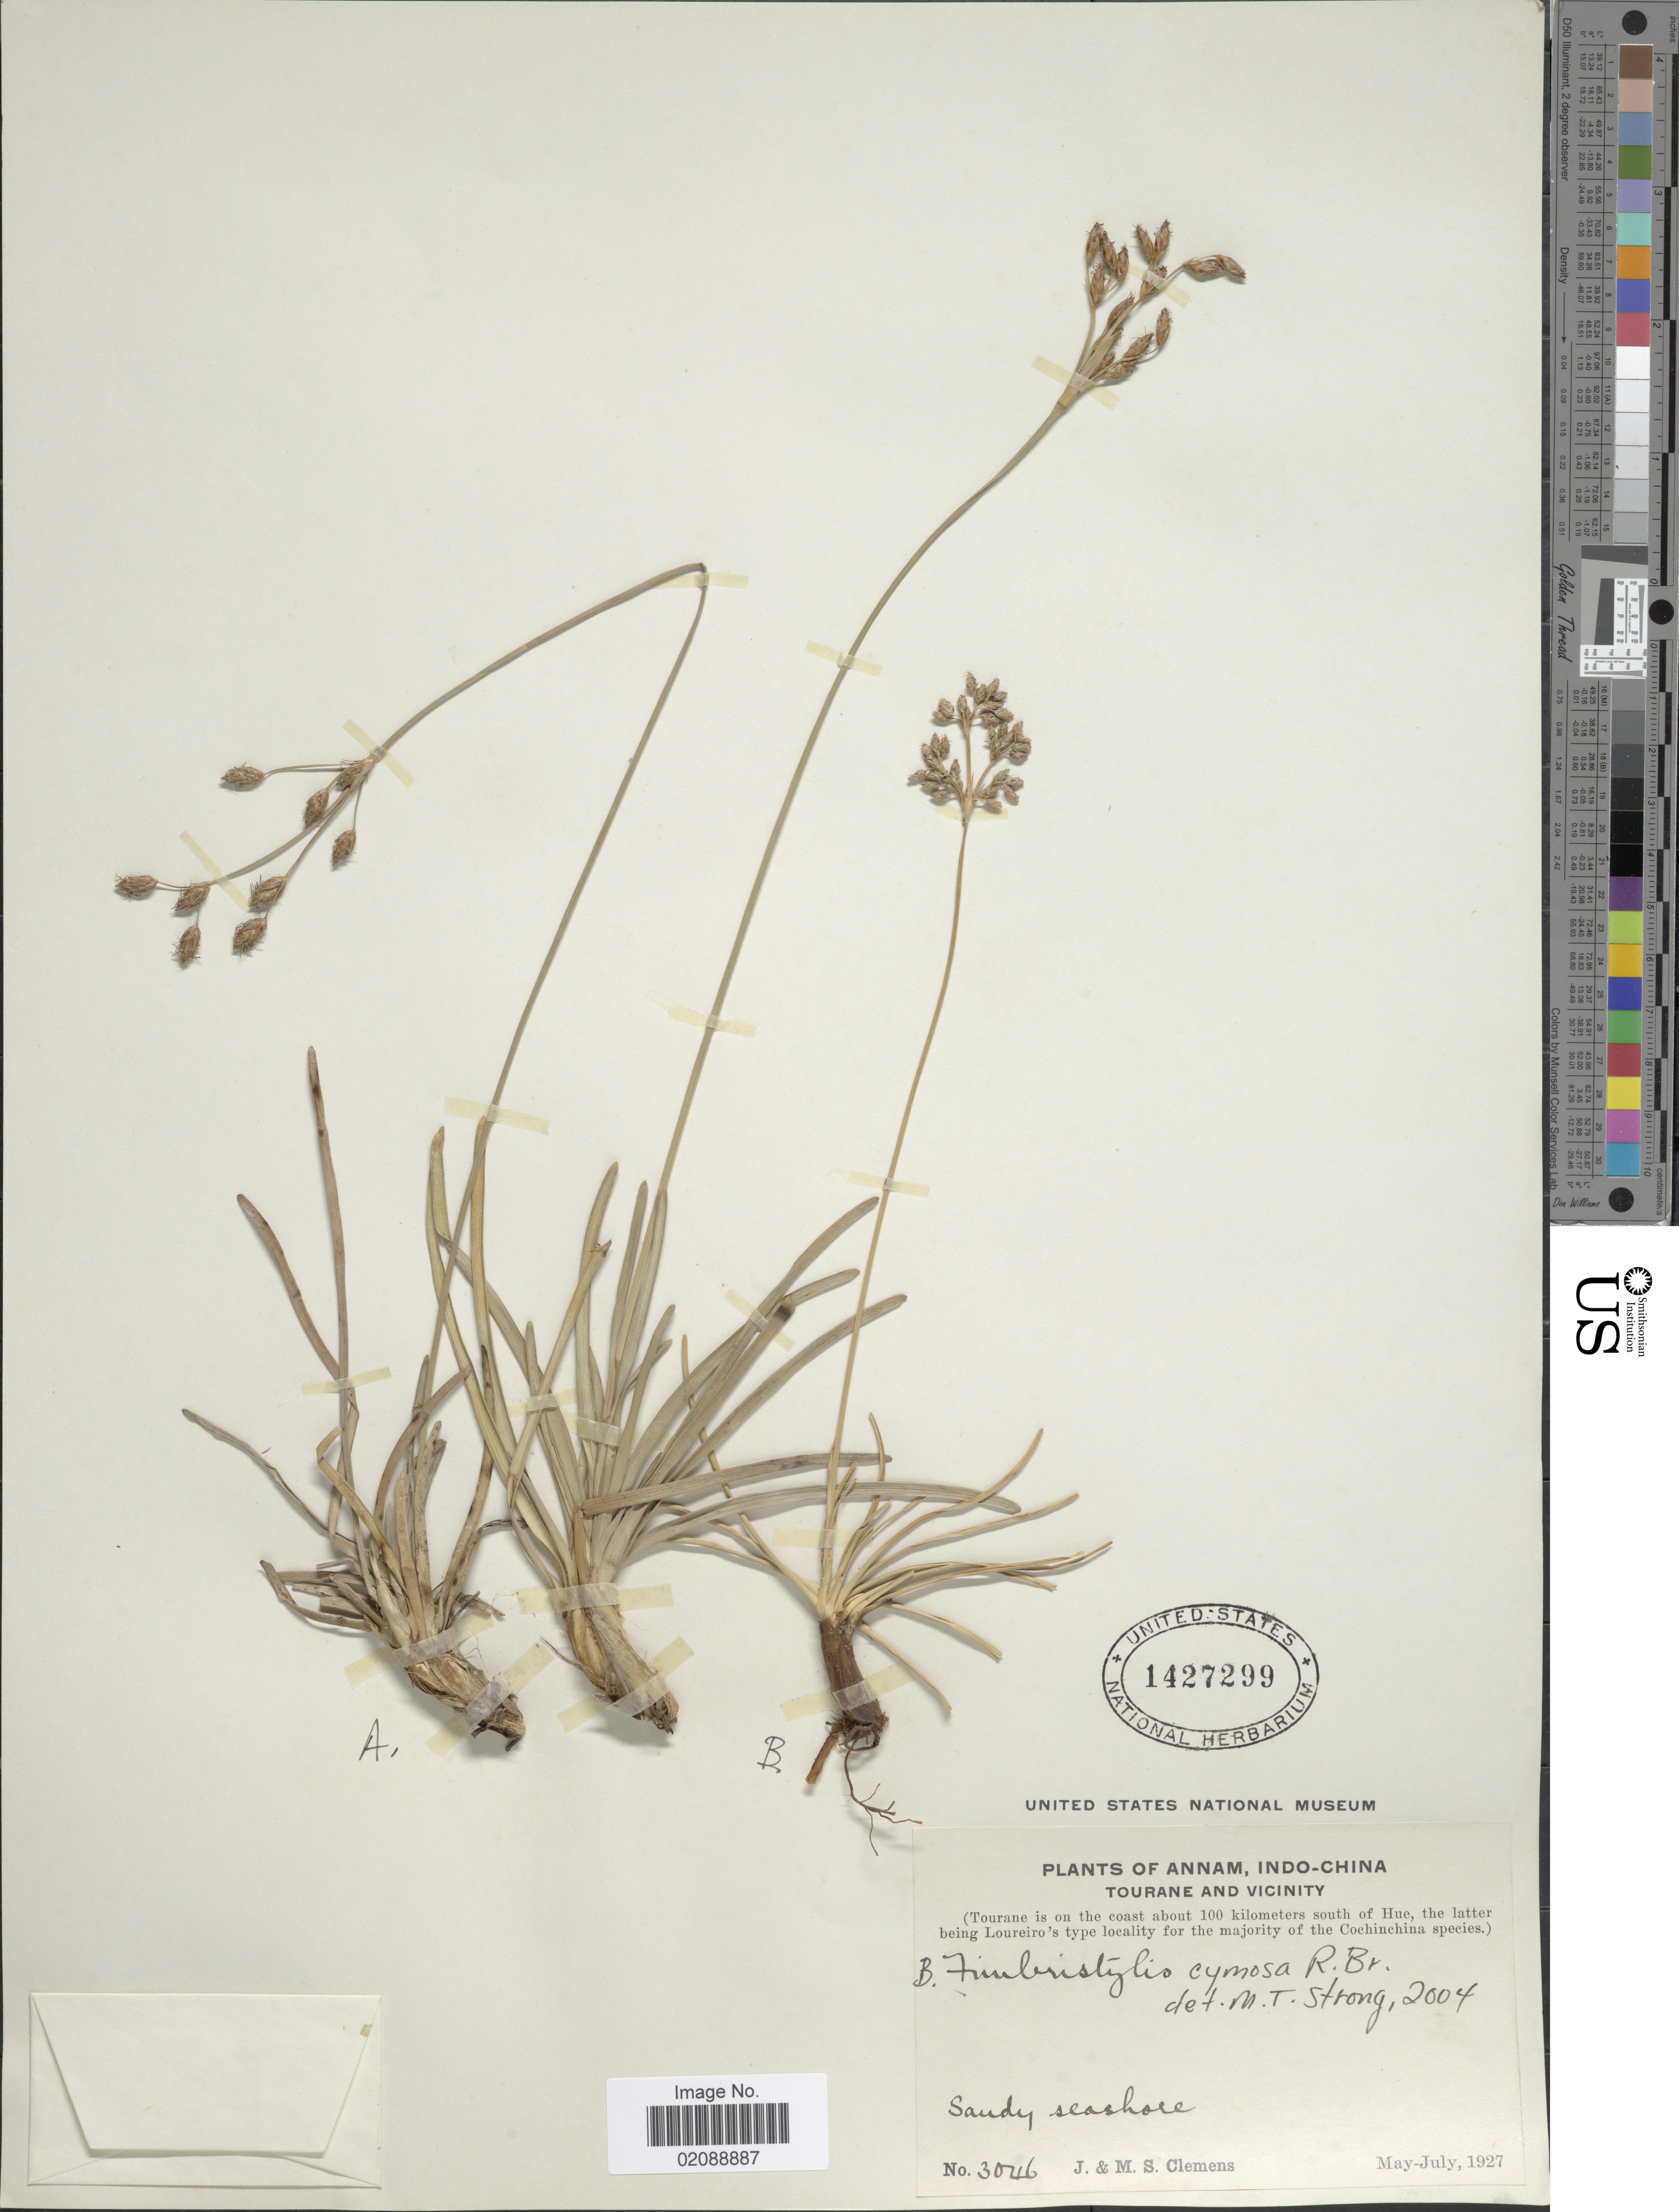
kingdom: Plantae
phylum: Tracheophyta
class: Liliopsida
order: Poales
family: Cyperaceae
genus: Fimbristylis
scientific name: Fimbristylis cymosa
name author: R. Br.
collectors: J. Clemens & M. S. Clemens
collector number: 3046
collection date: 1927-05/1927-07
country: Vietnam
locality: Annam, Tourane and vicinity (Tourane is on the coast about 100 kilometers south of Hue), sandy seashore.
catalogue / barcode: US 1427299